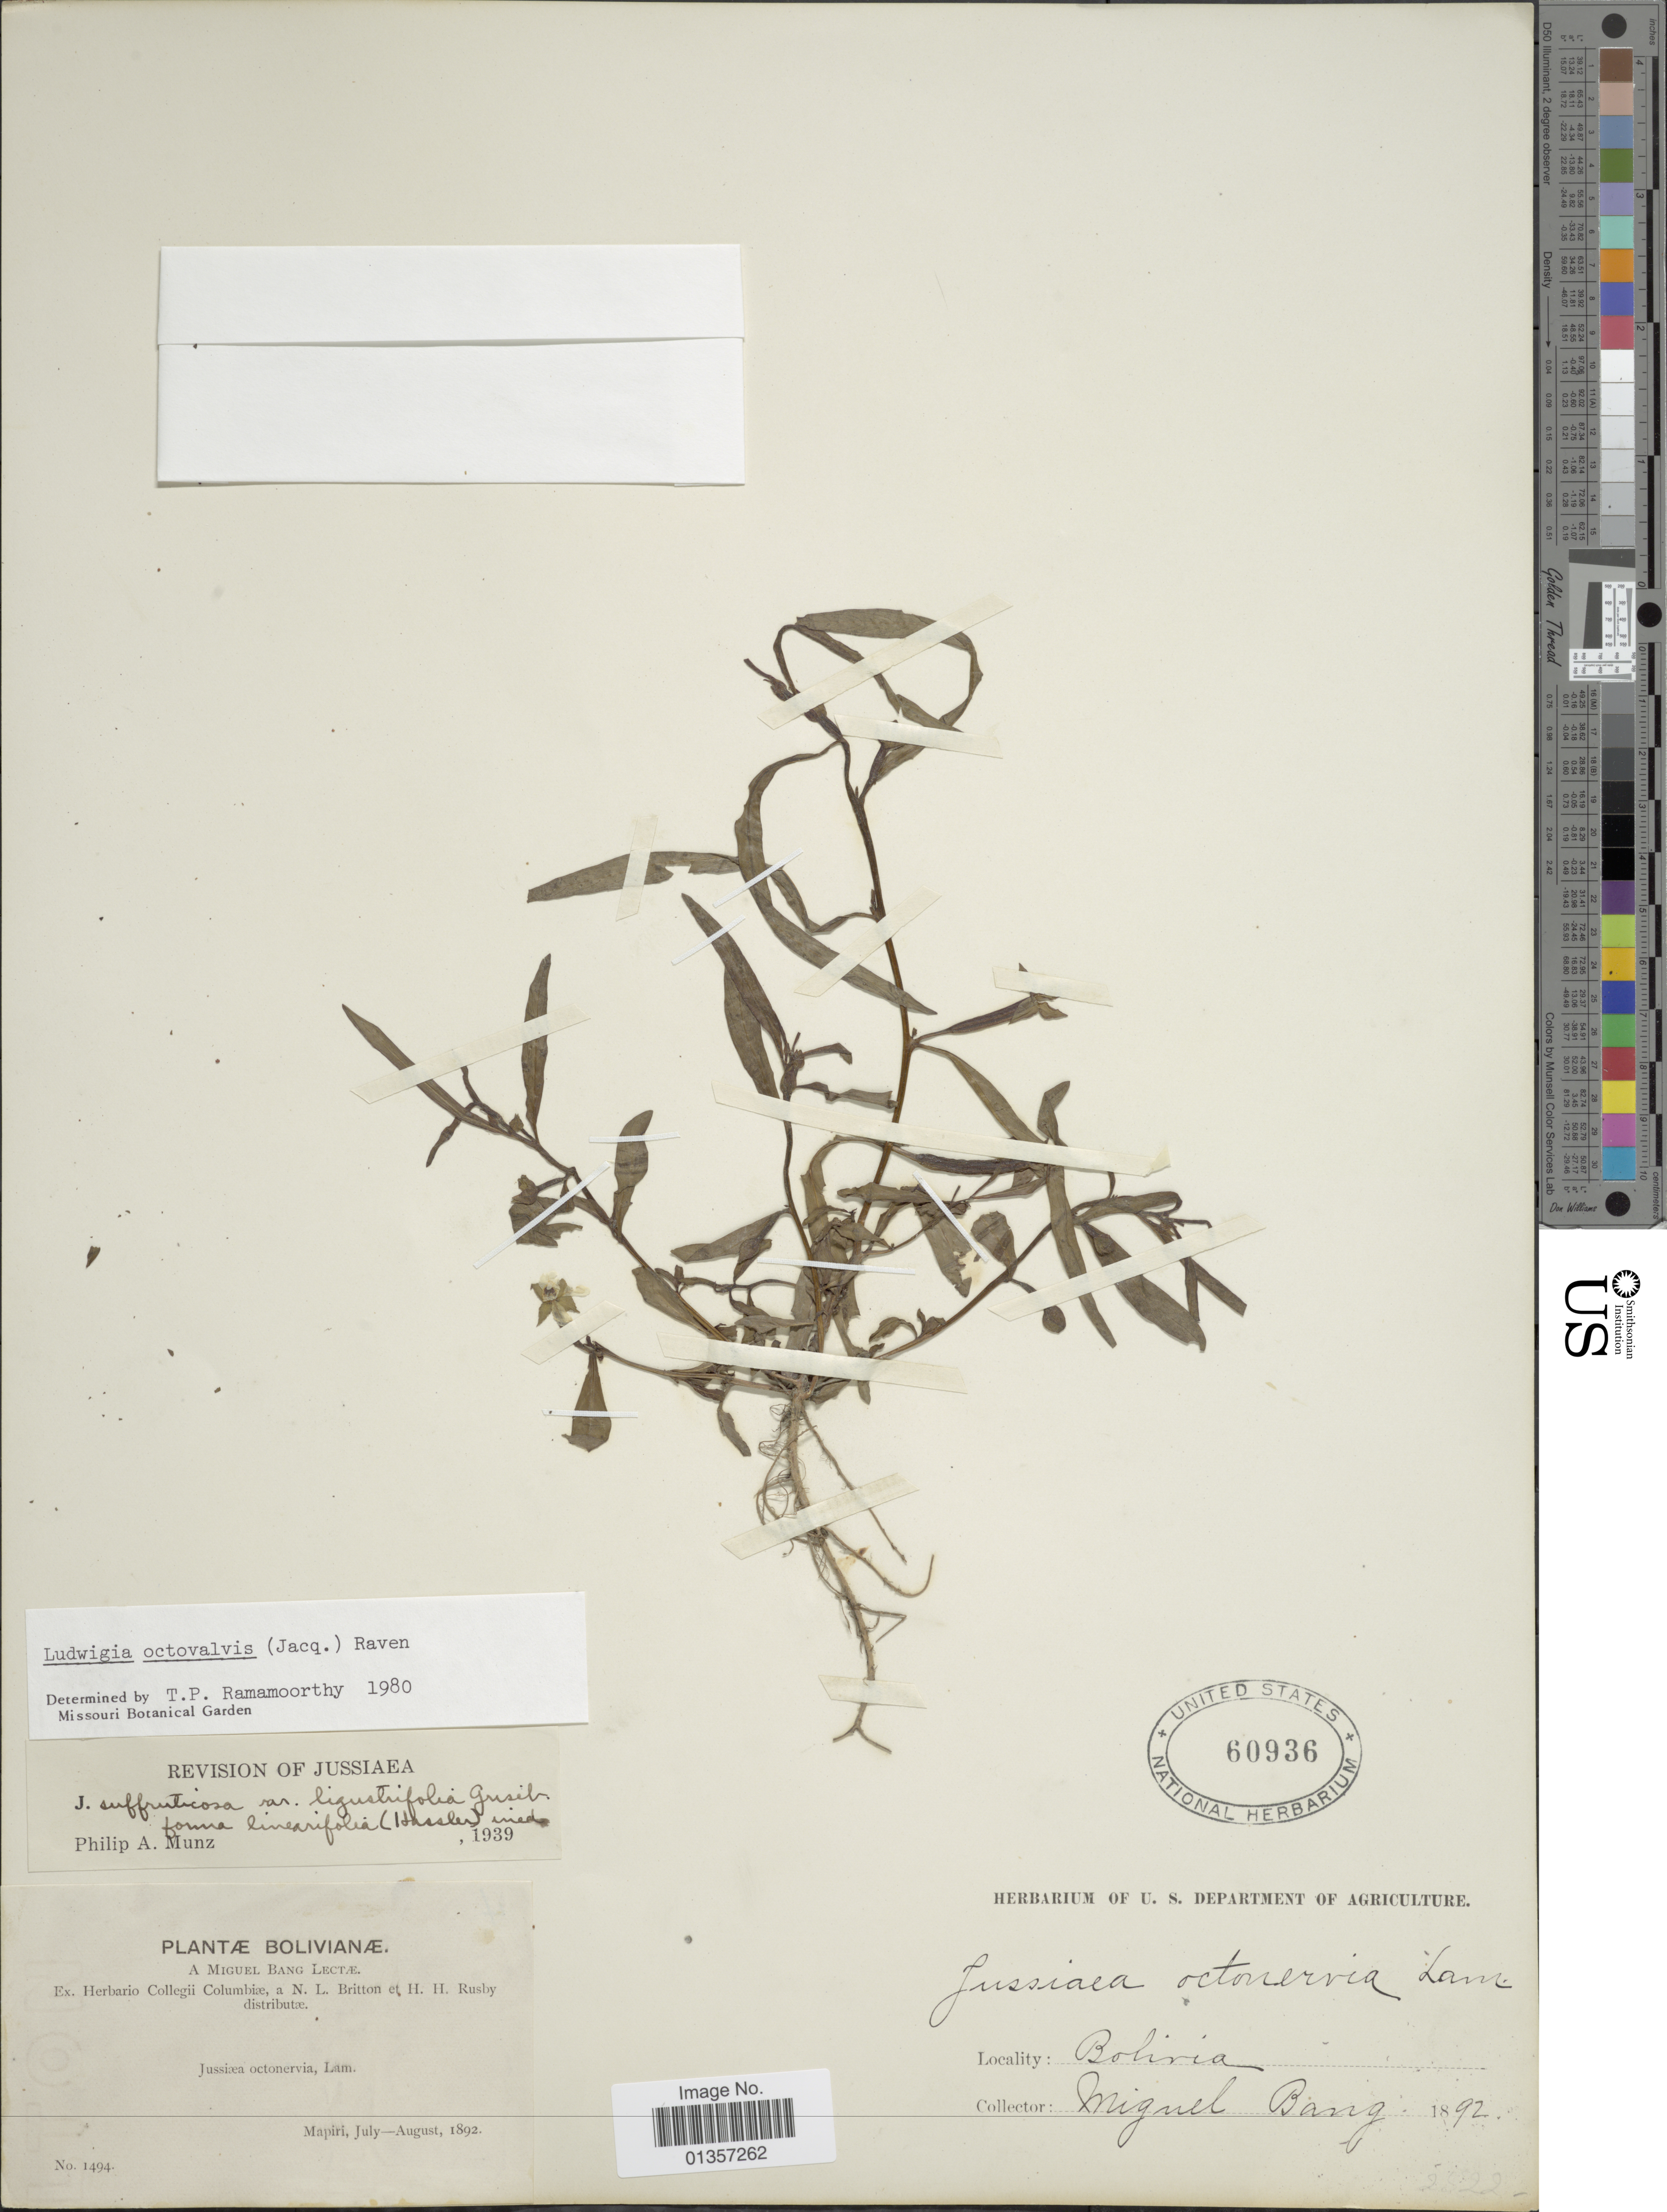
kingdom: Plantae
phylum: Tracheophyta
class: Magnoliopsida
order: Myrtales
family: Onagraceae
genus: Ludwigia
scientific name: Ludwigia octovalvis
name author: (Jacq.) P.H. Raven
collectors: M. Bang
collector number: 1494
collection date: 1892-07/1892-08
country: Bolivia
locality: Mapiri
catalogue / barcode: US 60936